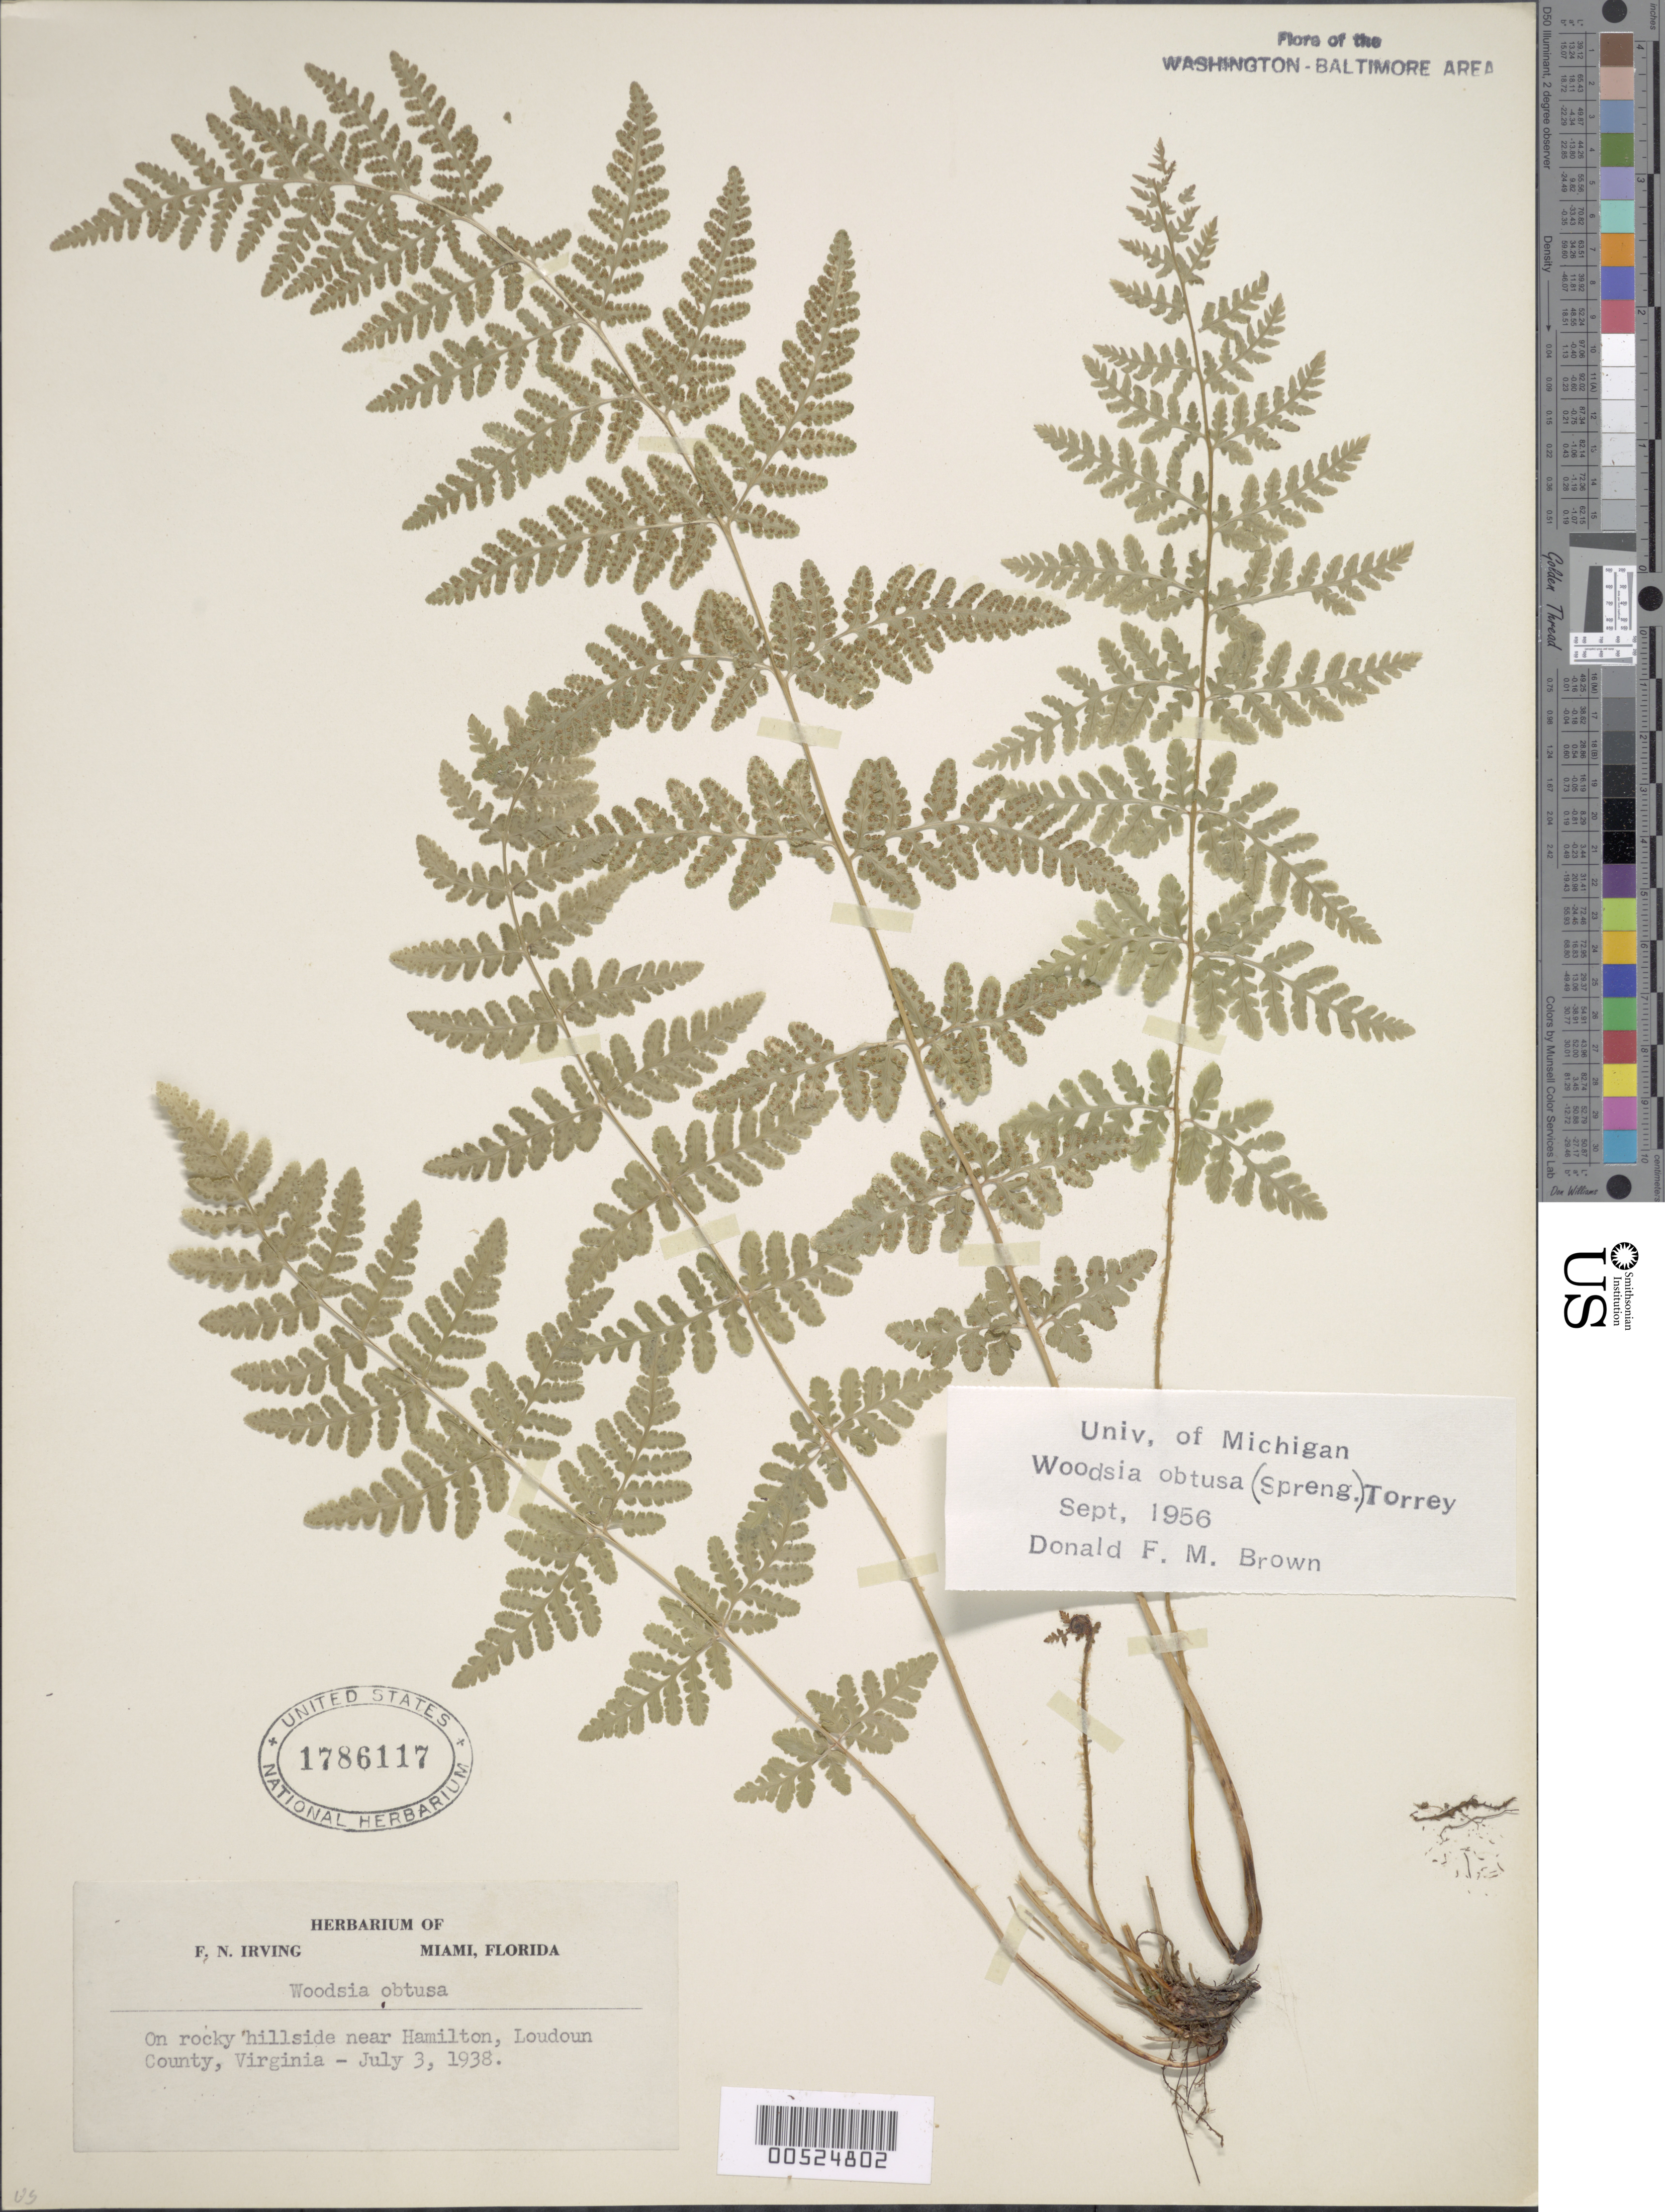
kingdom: Plantae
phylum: Tracheophyta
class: Polypodiopsida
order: Polypodiales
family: Woodsiaceae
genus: Woodsia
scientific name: Woodsia obtusa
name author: (Spreng.) Torr.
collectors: F. Irving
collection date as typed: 03 Jul 1938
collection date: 1938-07-03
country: United States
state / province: Virginia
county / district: Loudoun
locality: Hamilton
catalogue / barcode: US 1786117